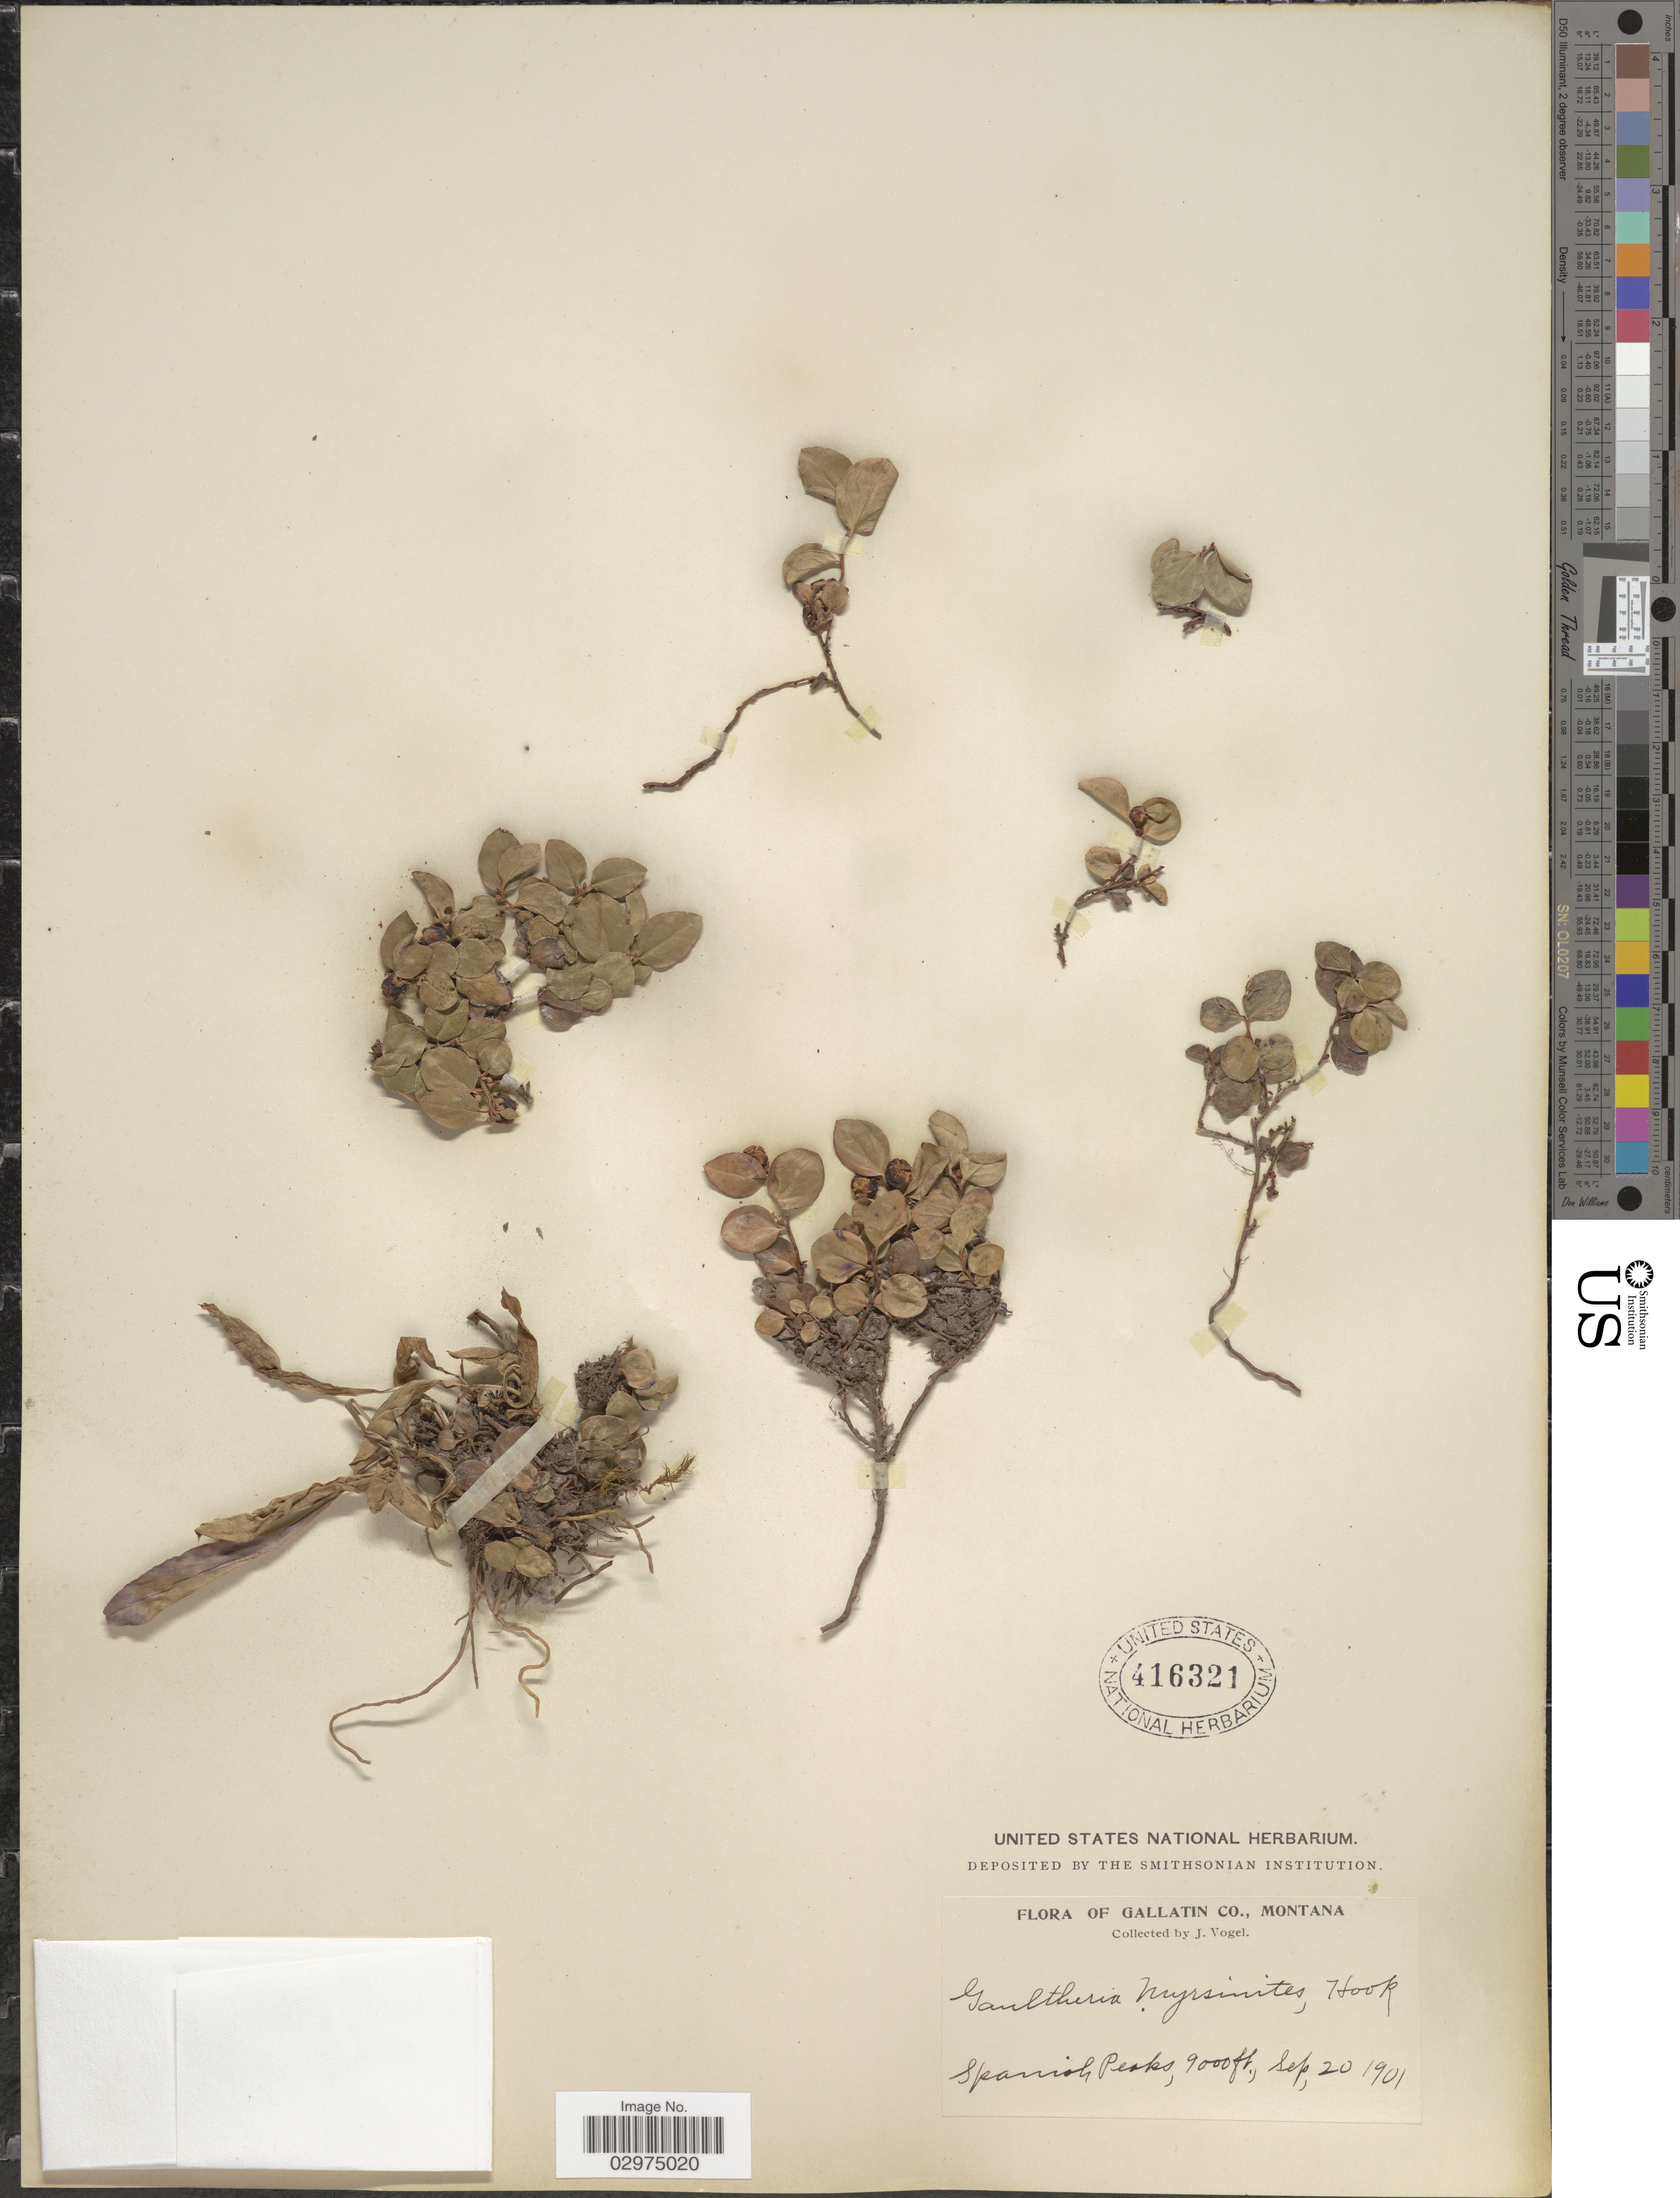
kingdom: Plantae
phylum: Tracheophyta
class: Magnoliopsida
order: Ericales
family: Ericaceae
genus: Gaultheria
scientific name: Gaultheria humifusa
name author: (Graham) Rydb.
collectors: J. Vogel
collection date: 1901-09-20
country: United States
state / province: Montana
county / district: Gallatin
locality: Spanish Peaks.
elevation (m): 2743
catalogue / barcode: US 416321